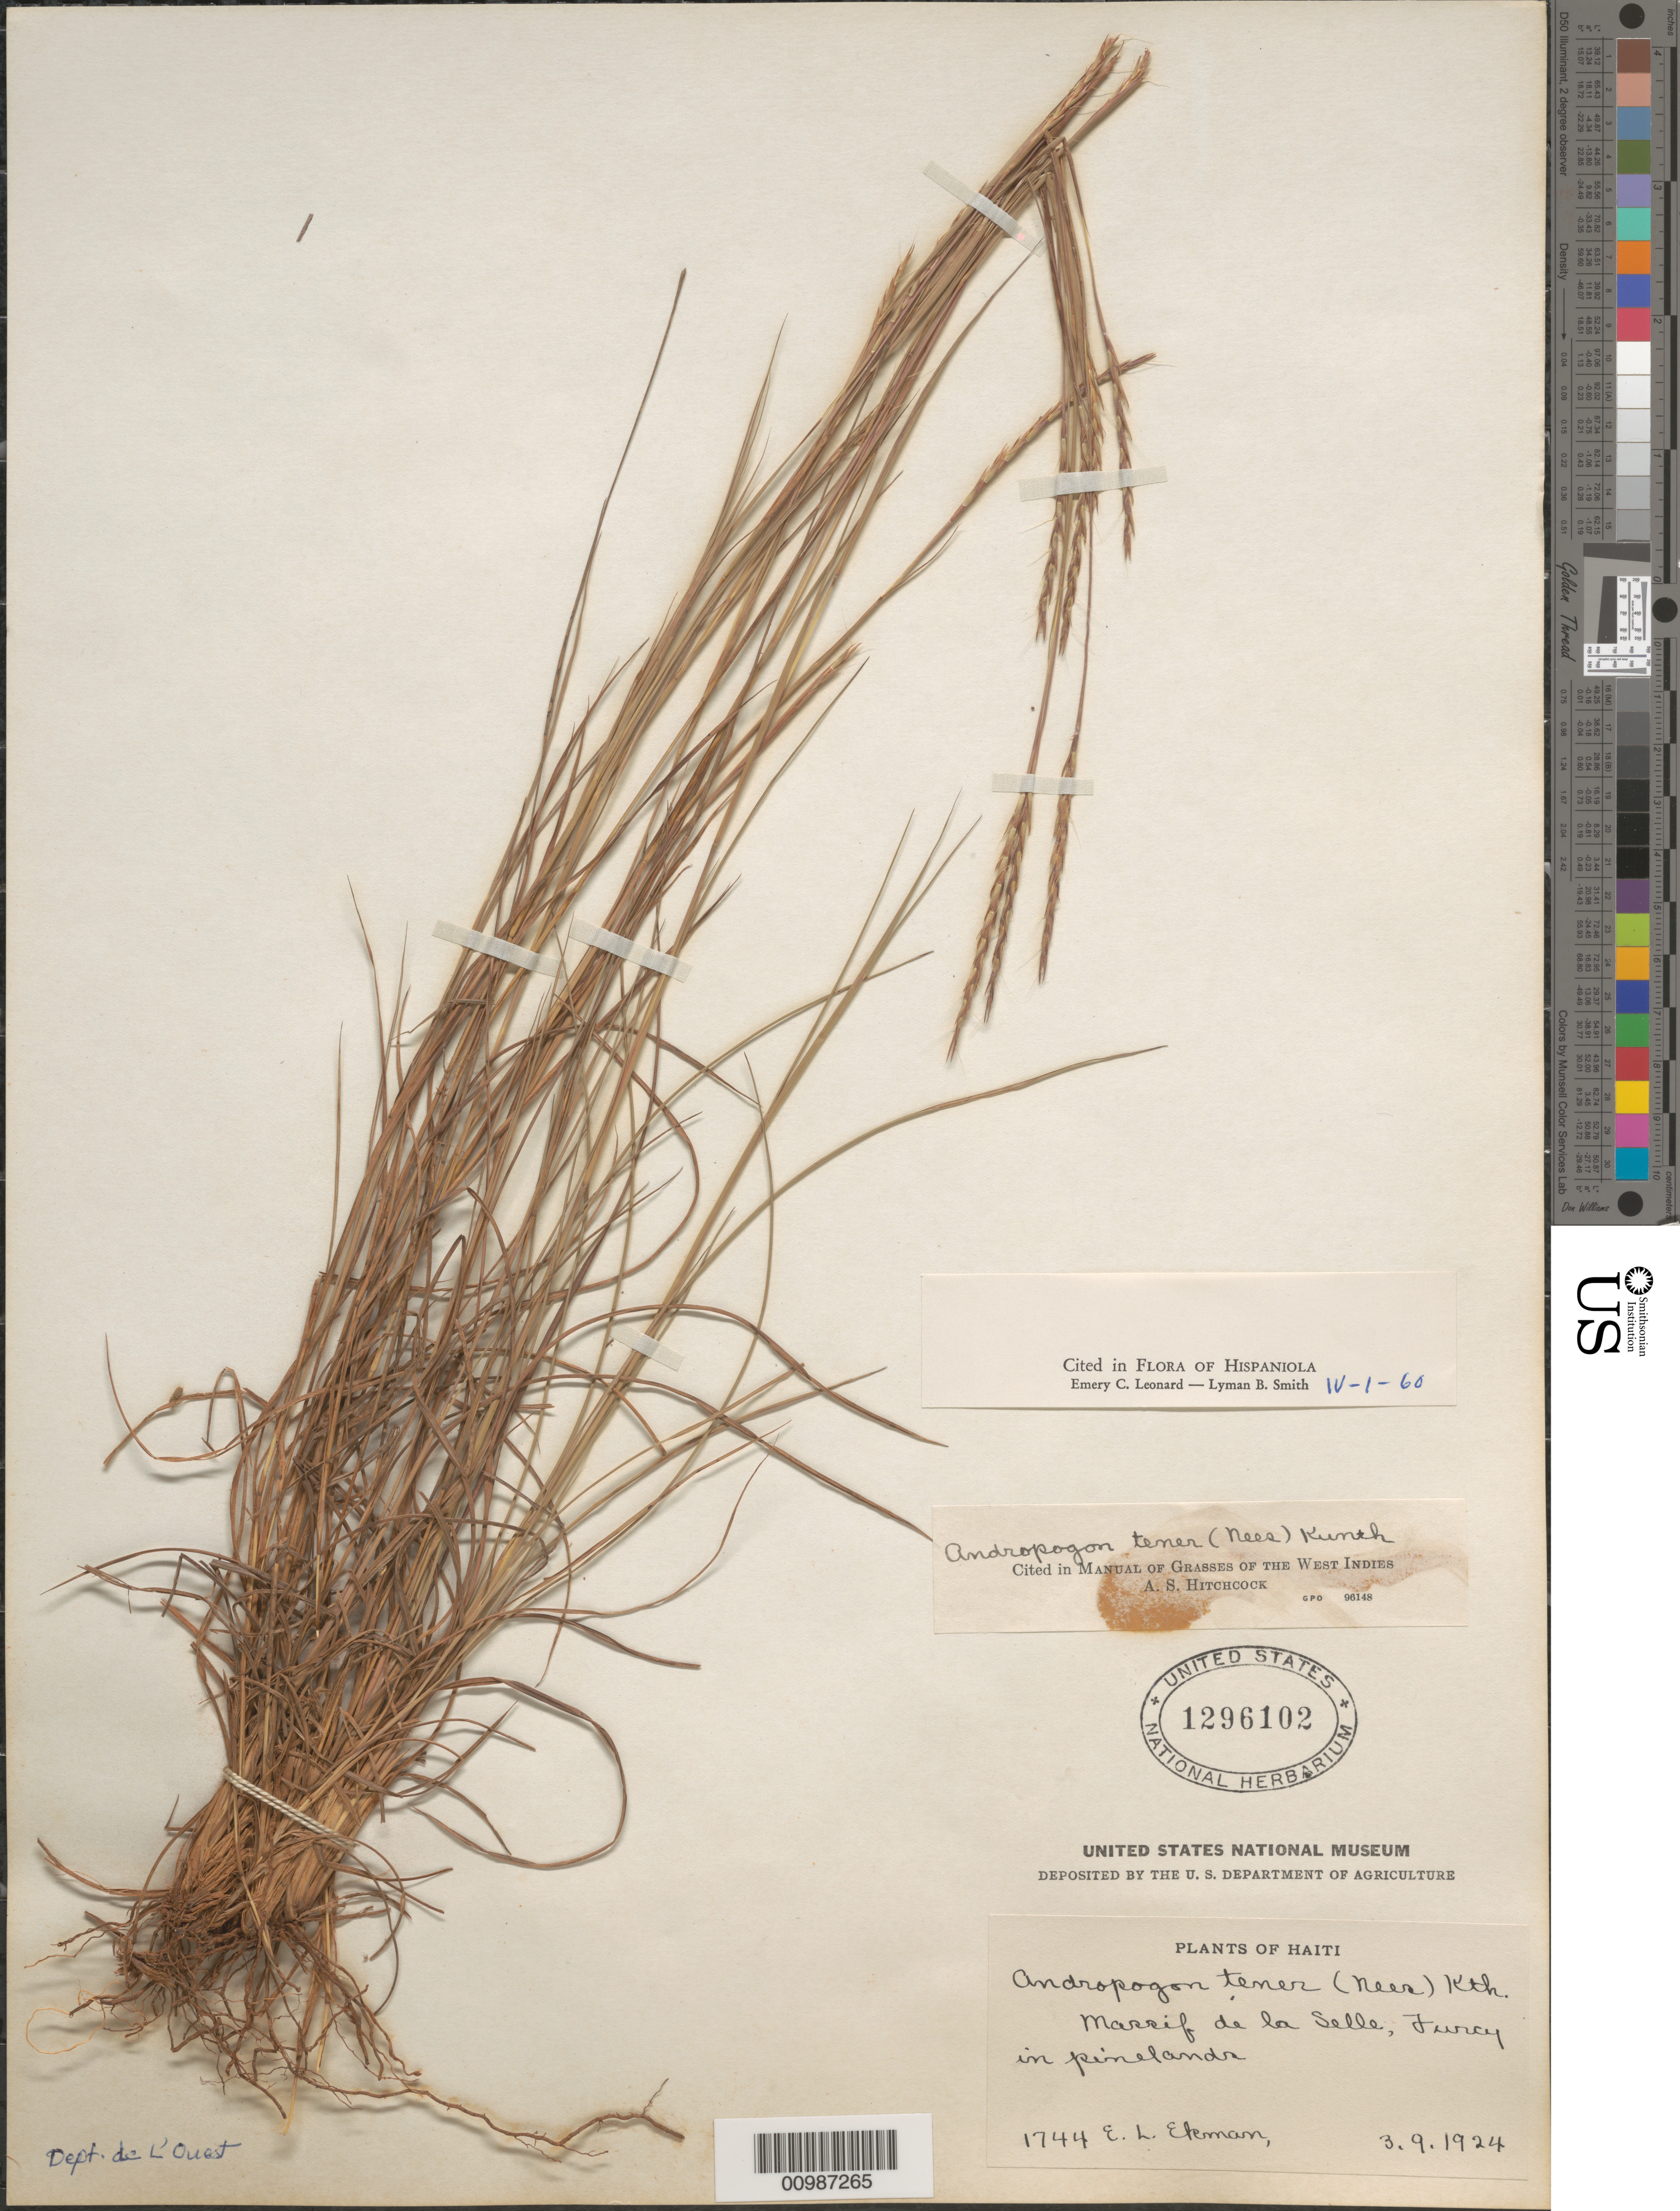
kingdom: Plantae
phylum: Tracheophyta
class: Liliopsida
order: Poales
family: Poaceae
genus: Andropogon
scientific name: Andropogon tener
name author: (Nees) Kunth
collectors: E. L. Ekman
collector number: H 1744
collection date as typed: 09 Mar 1924 or 03 Sep 1924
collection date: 1924-03-09 or 1924-09-03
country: Haiti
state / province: Óuest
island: Hispaniola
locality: Massif de la Pelle, Furcy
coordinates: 0 N, 0 E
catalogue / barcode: US 1296102